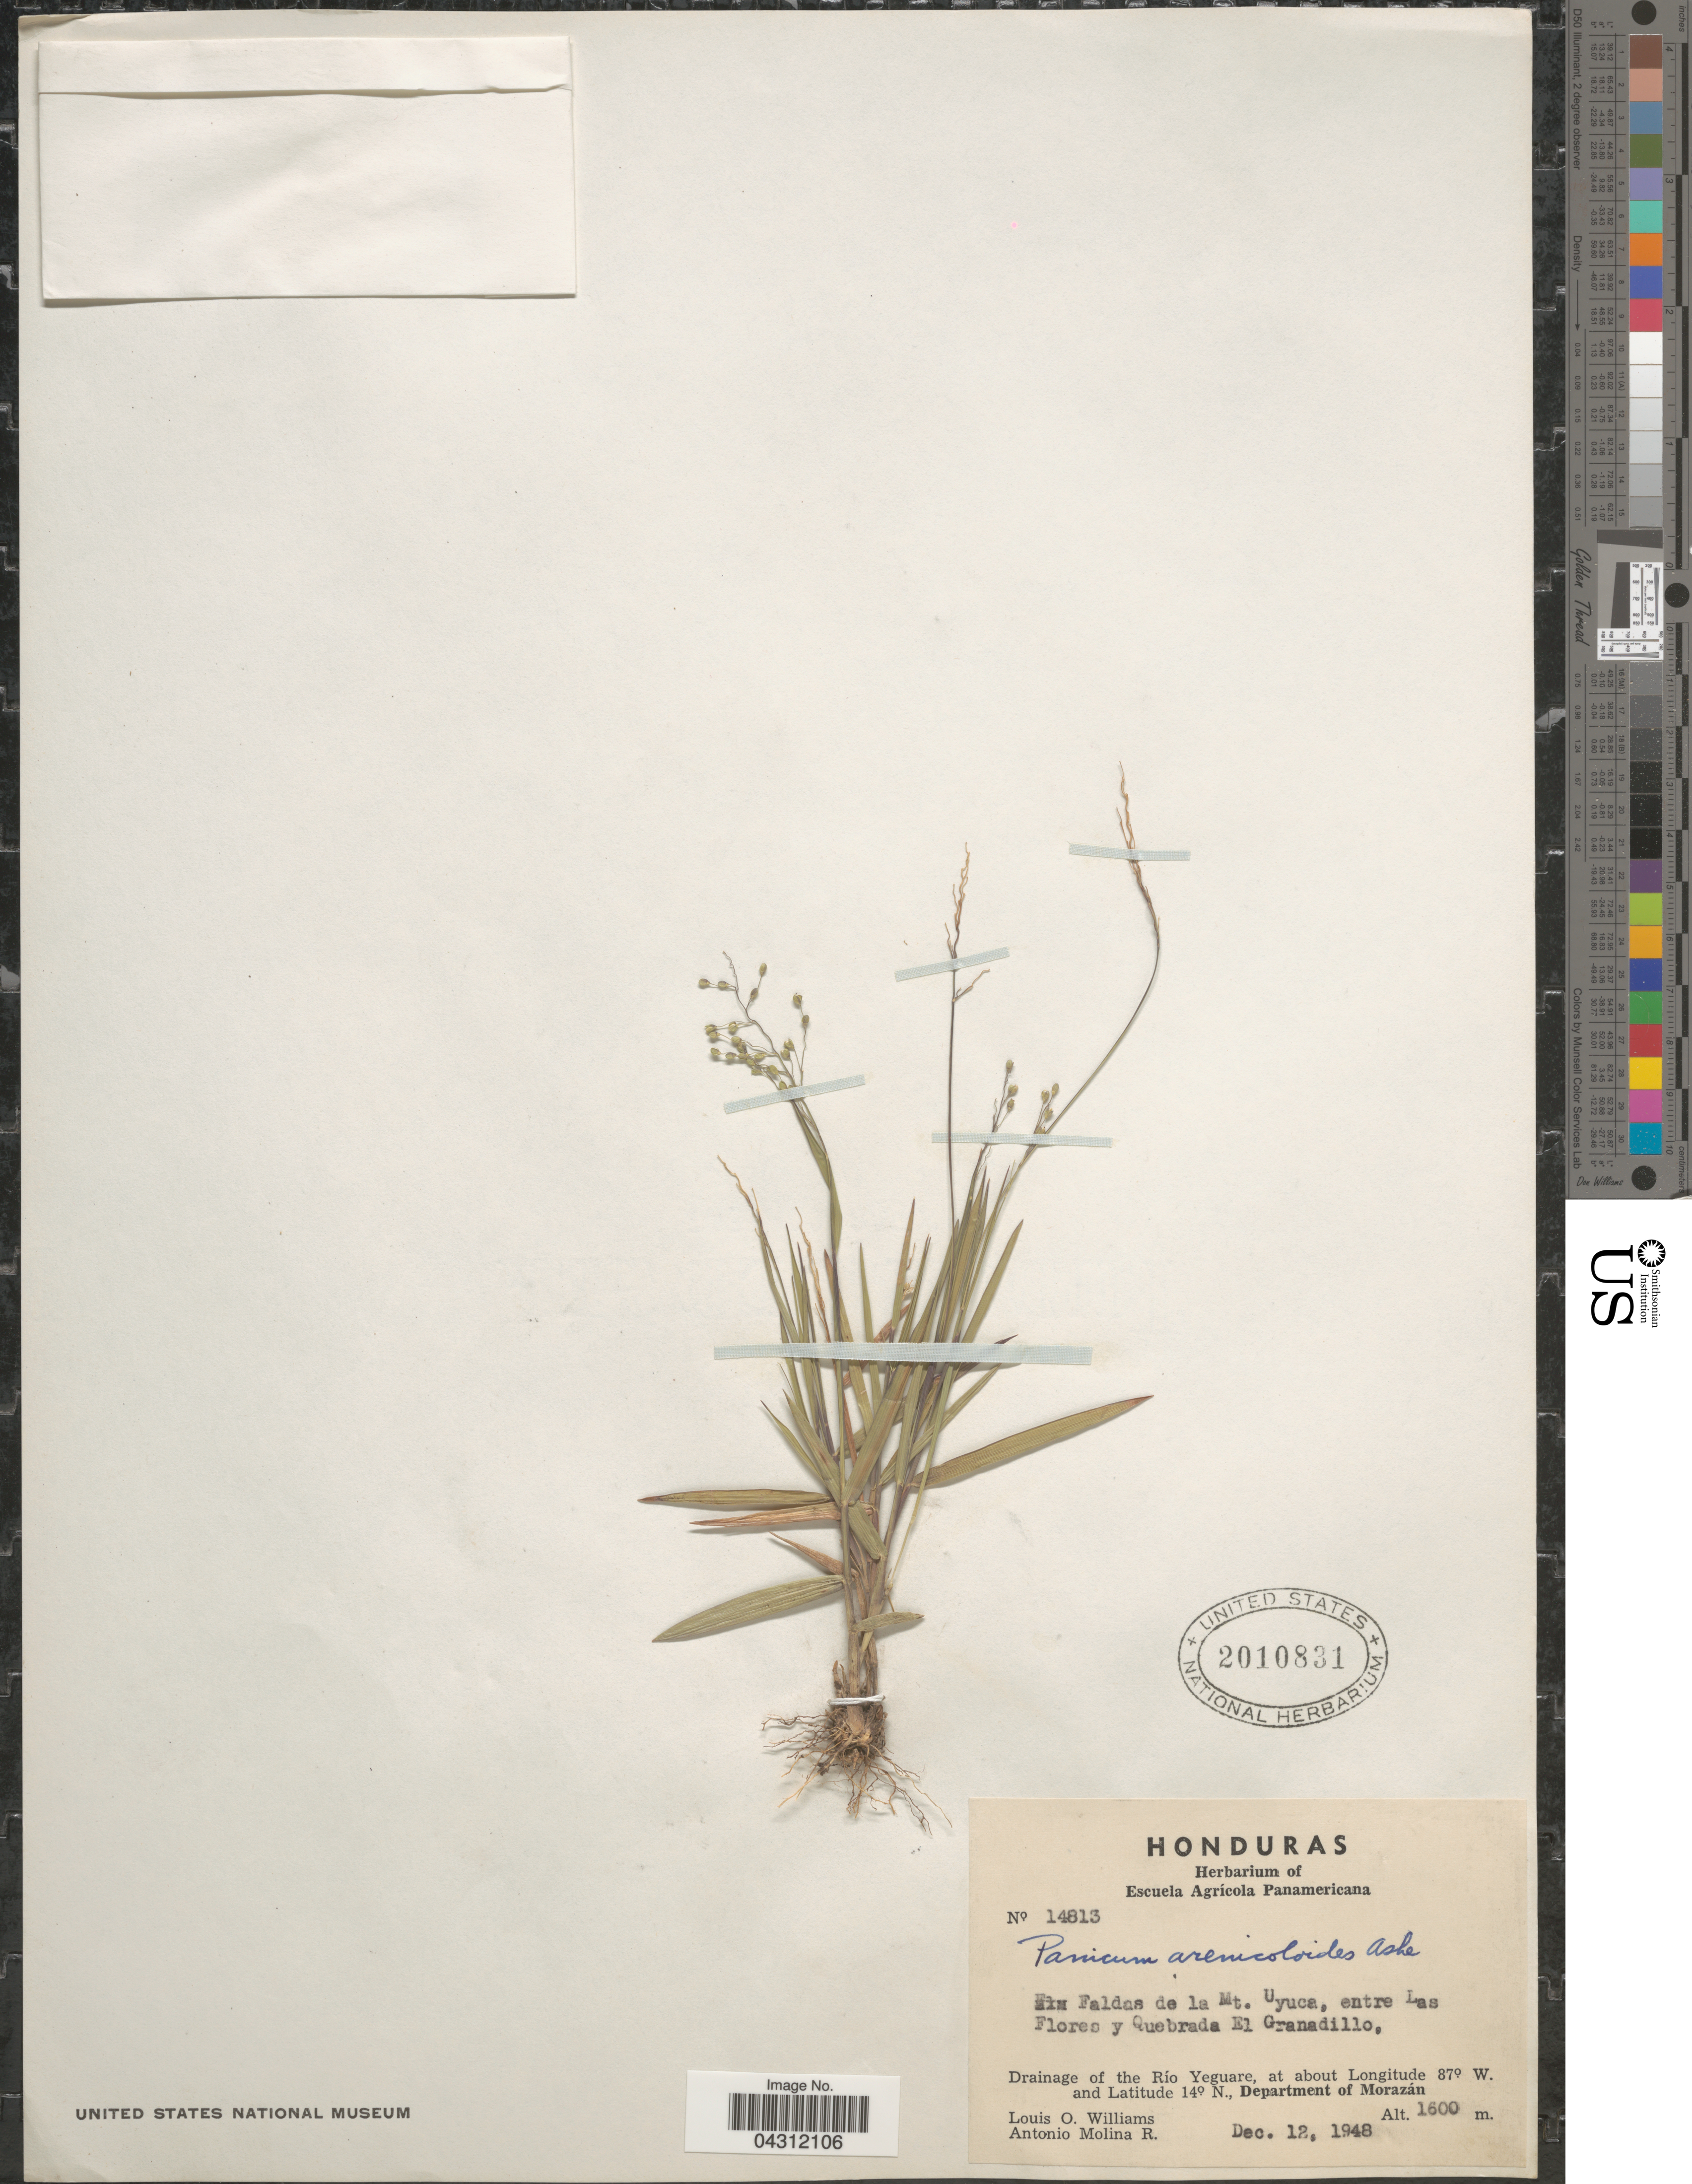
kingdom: Plantae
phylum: Tracheophyta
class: Liliopsida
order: Poales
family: Poaceae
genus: Dichanthelium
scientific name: Dichanthelium aciculare var. ramosum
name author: (Griseb.) Davidse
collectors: L. O. Williams & A. Molina R.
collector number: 14813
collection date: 1948-12-12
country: Honduras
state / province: Fco. Morazán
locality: Faldas de la Mt. Uyuca, entre Las Floreo y Quebrada El Granadillo. Drainage of the Río Yeguare, Department of Morazán.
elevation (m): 1600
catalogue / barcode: US 2010831